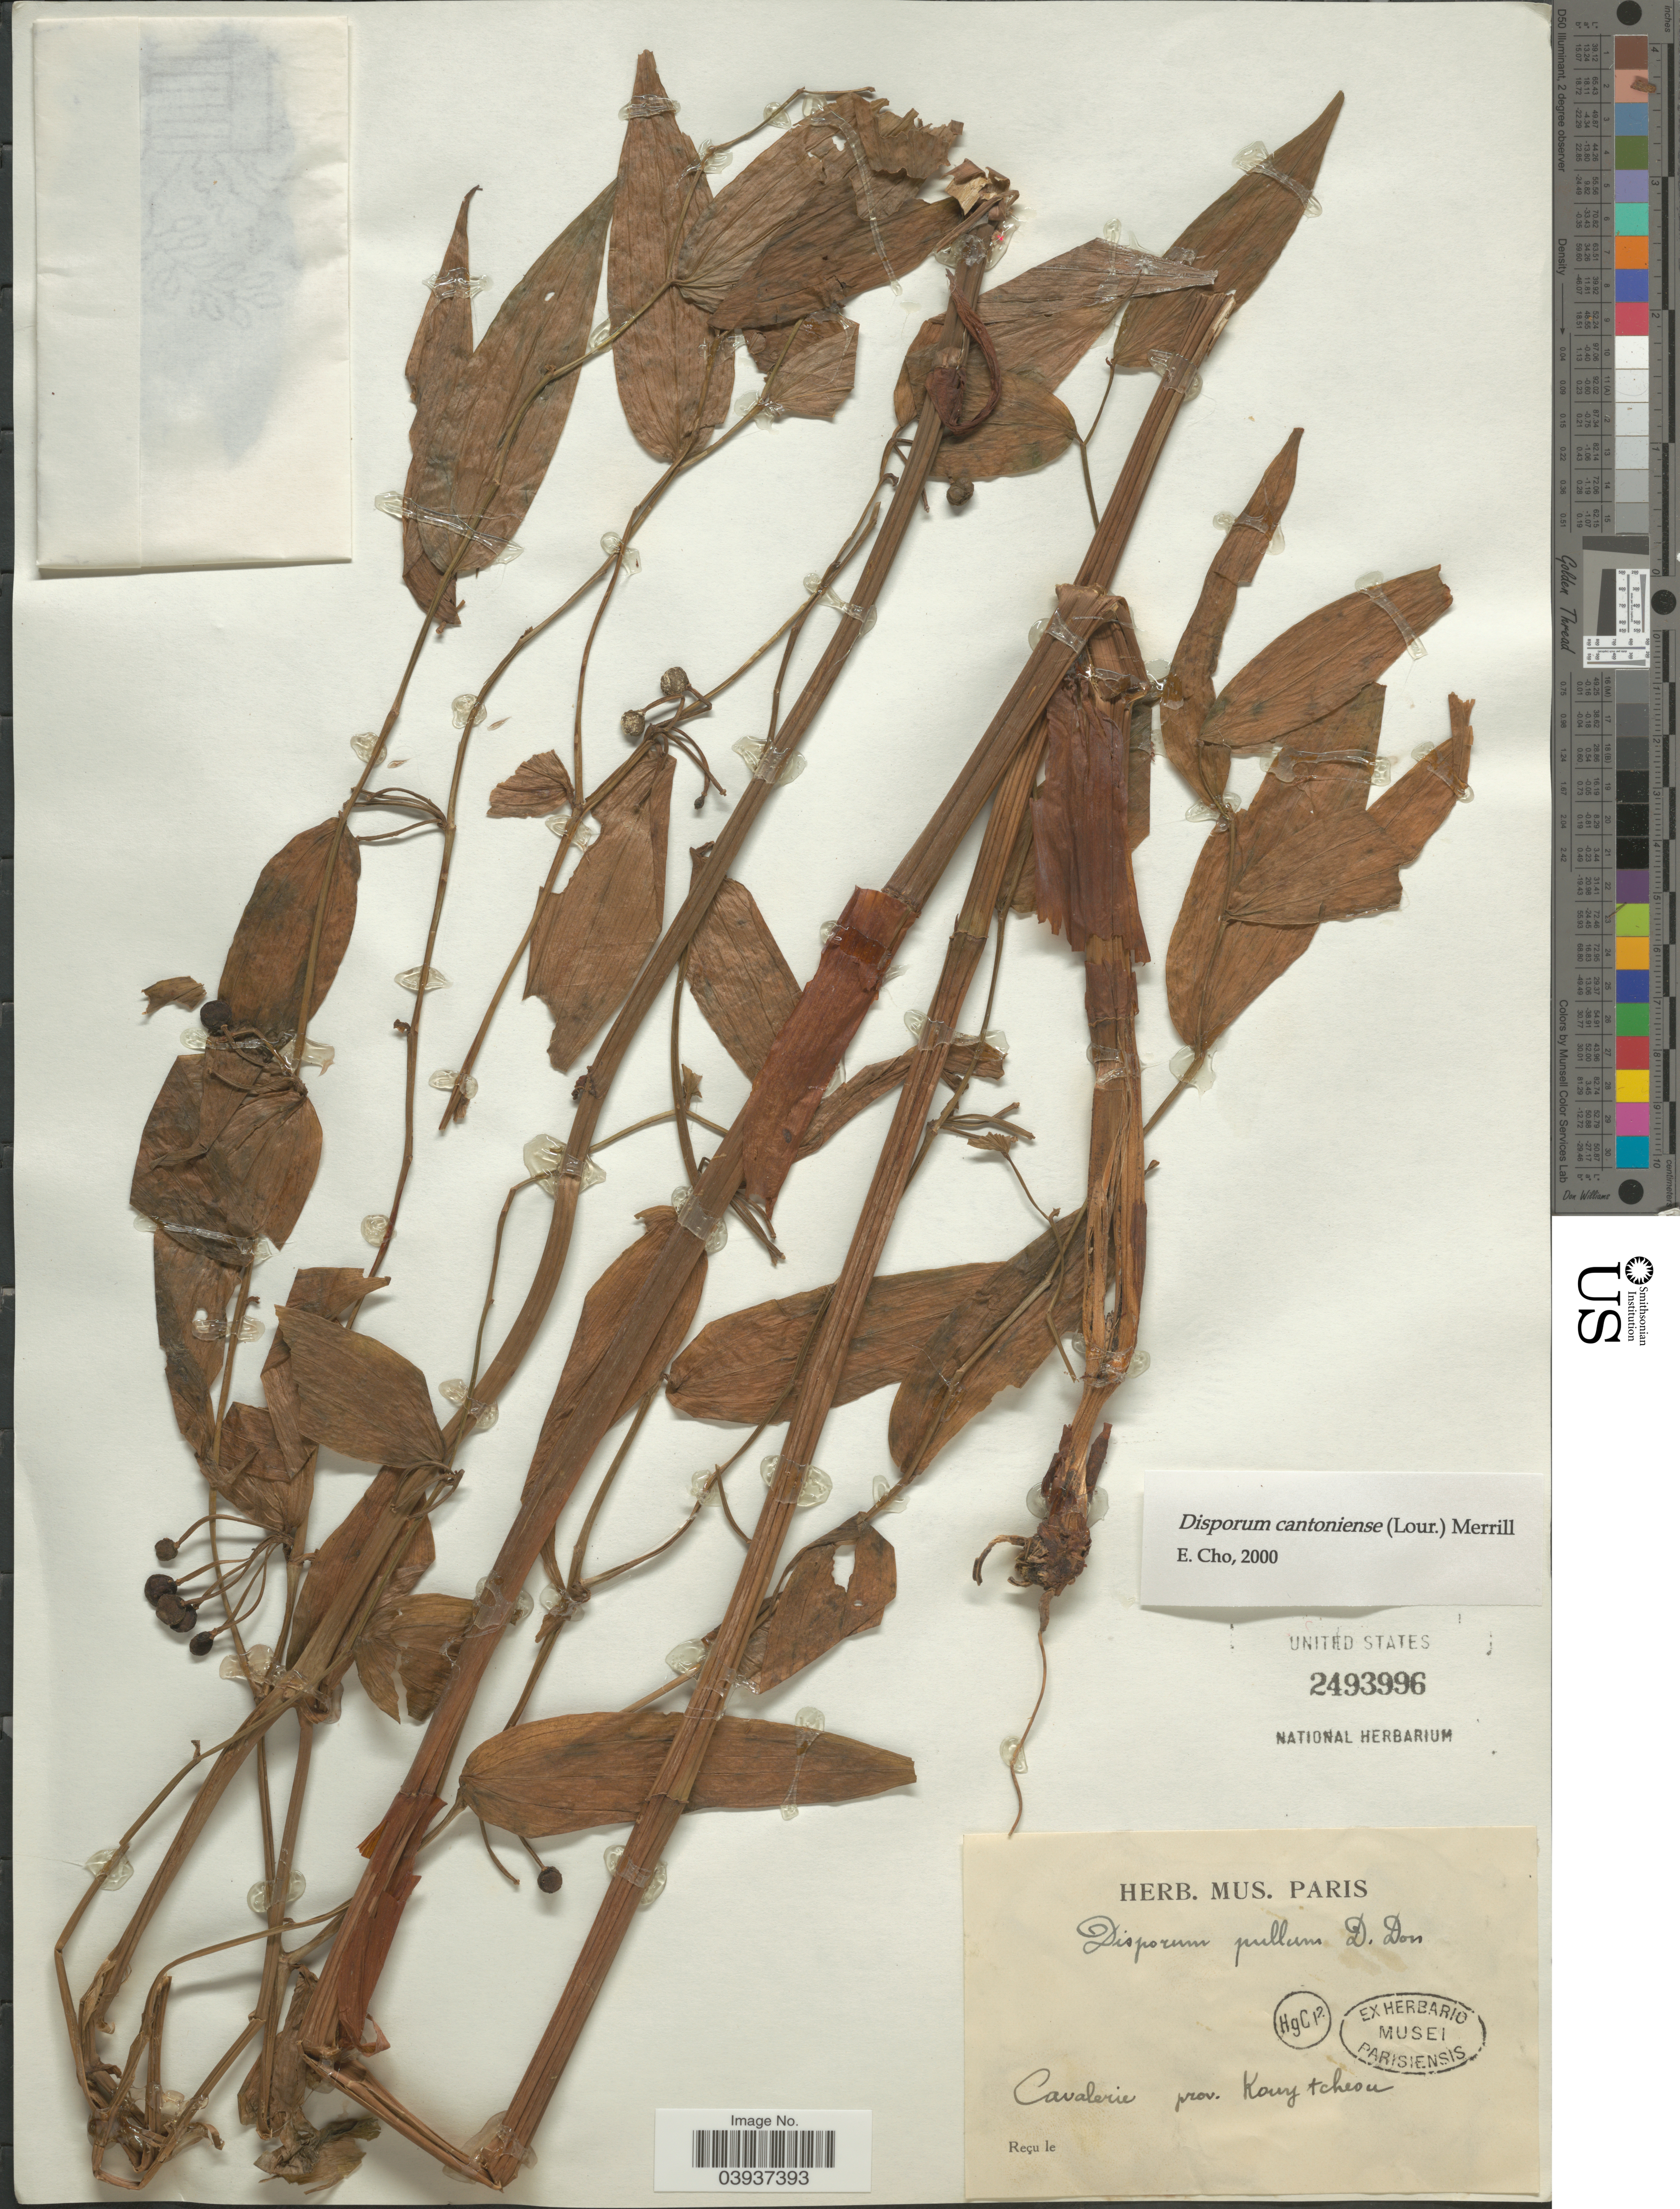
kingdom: Plantae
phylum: Tracheophyta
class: Liliopsida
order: Liliales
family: Colchicaceae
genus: Disporum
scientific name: Disporum cantoniense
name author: (Lour.) Merr.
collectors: ex herb. Mus. Paris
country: China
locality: Cavalerie prov. Kouy tcheou.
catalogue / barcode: US 2493996